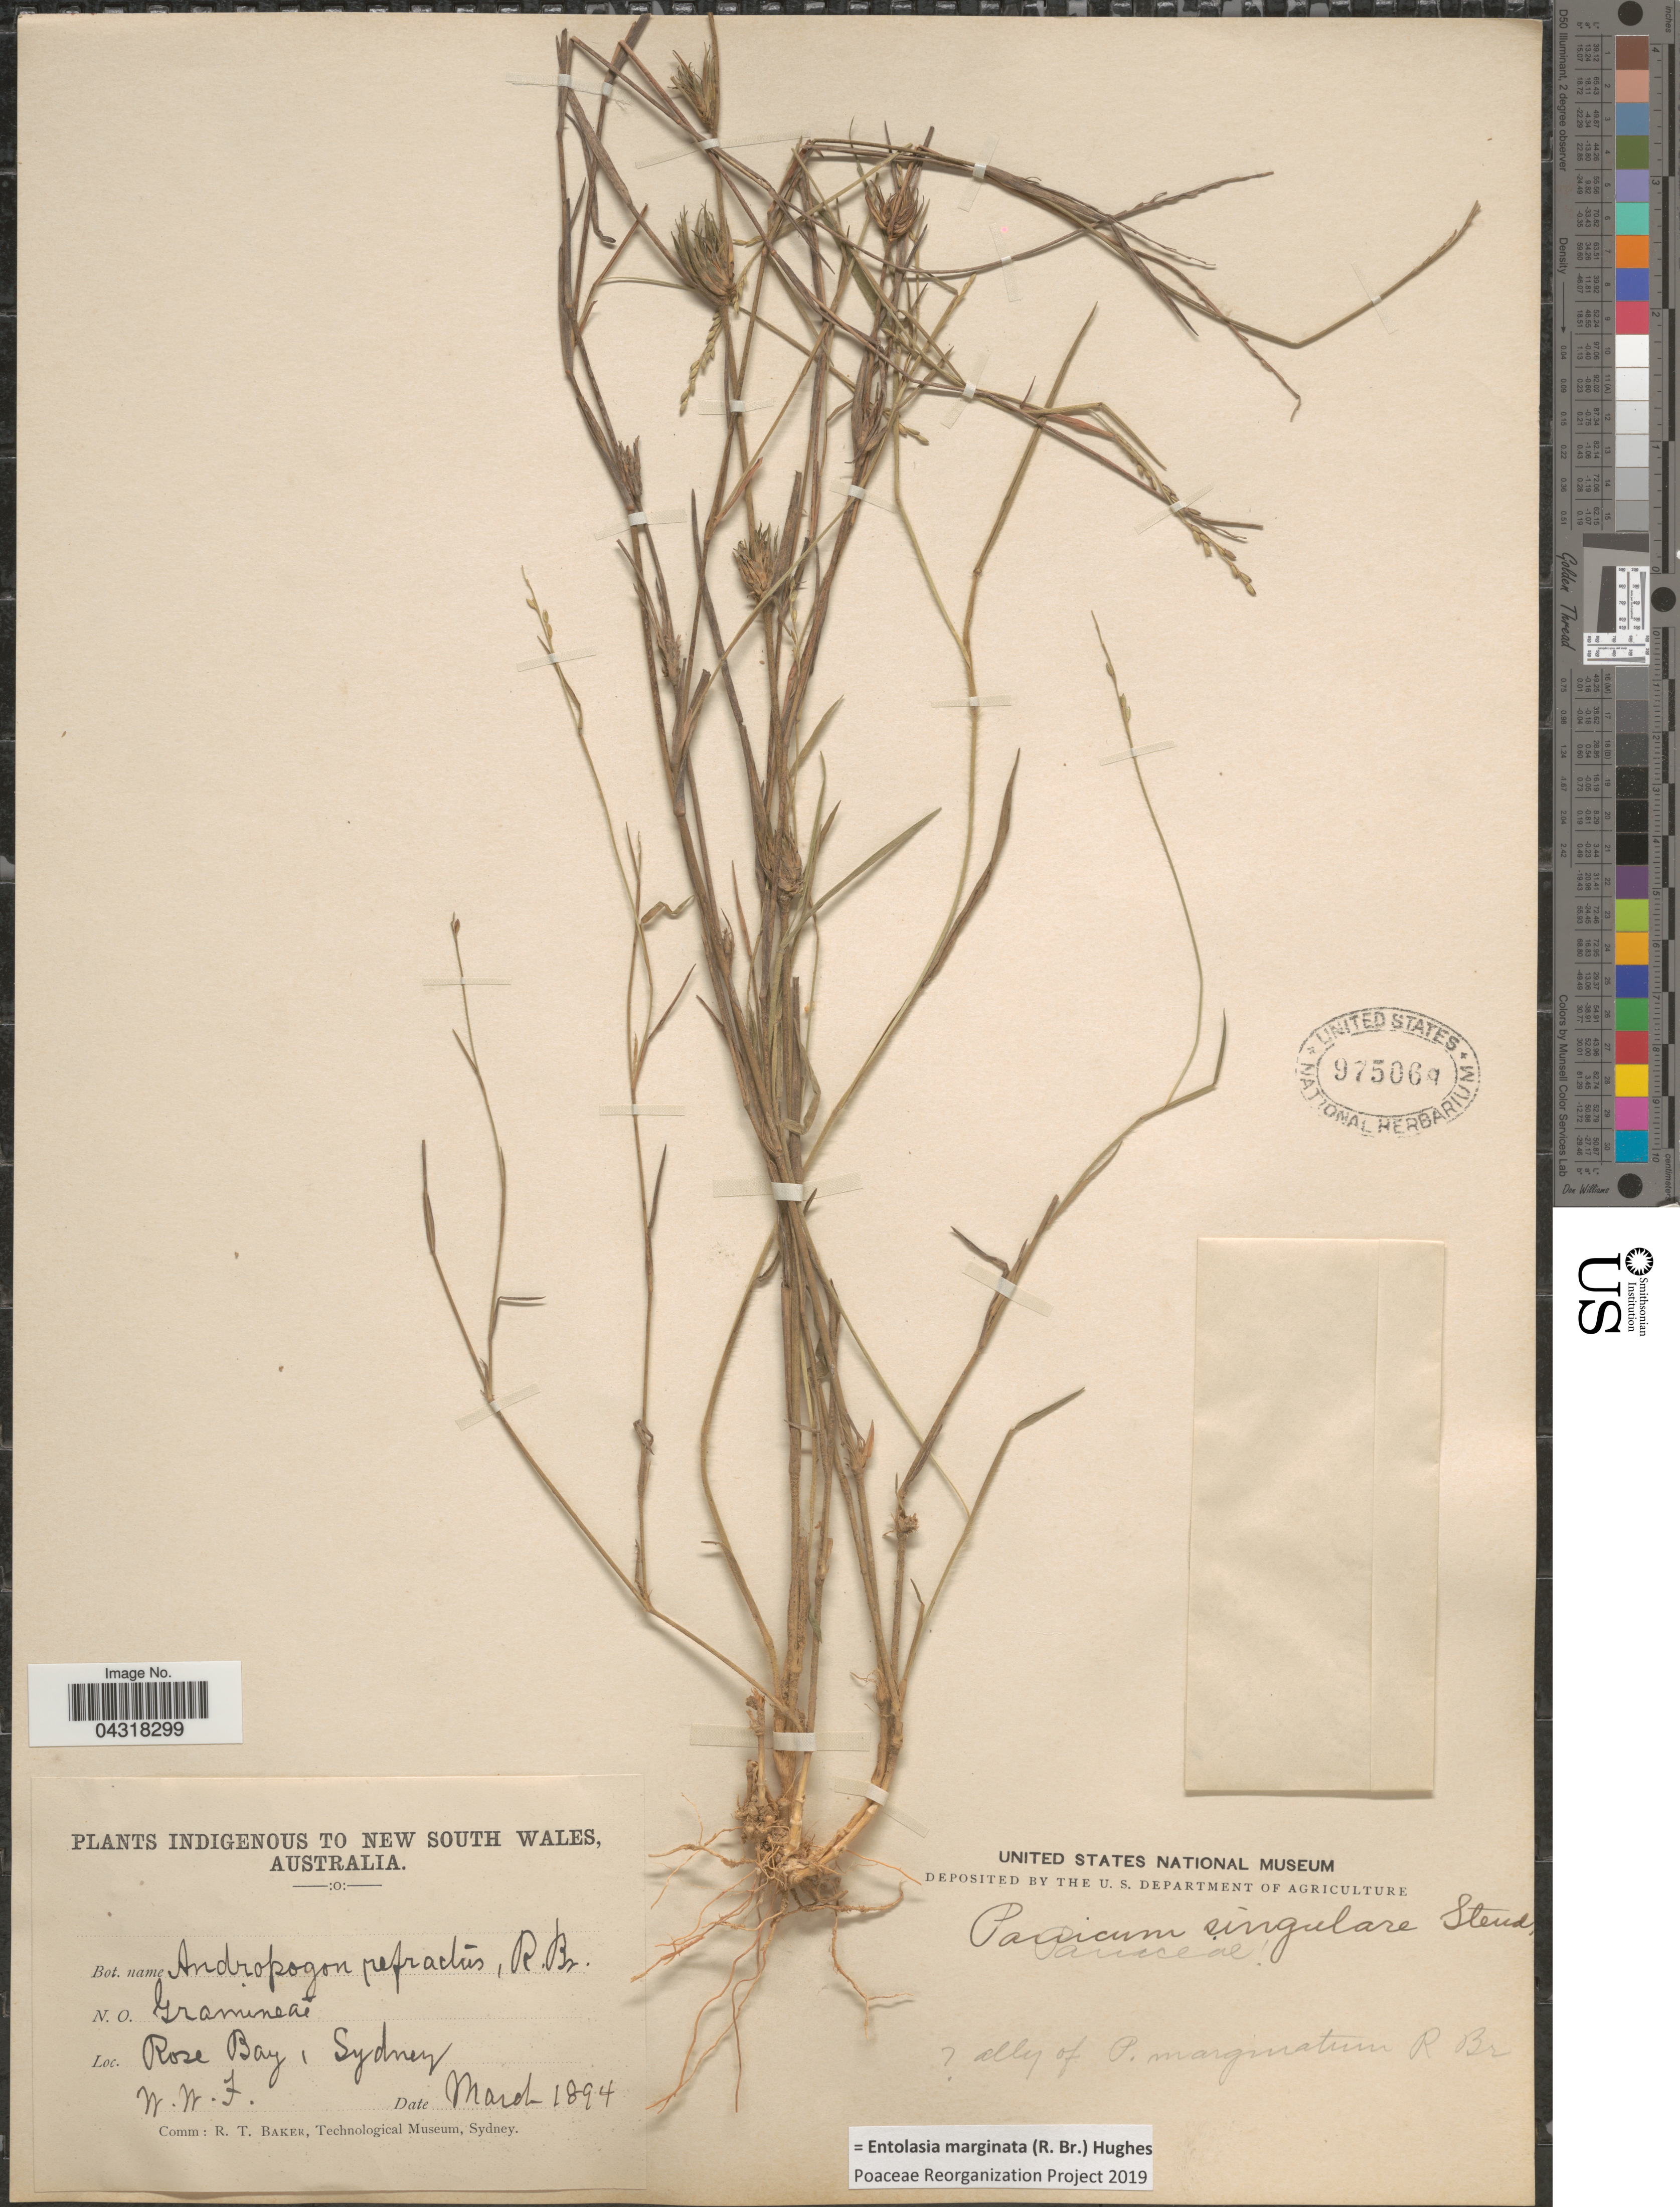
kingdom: Plantae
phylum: Tracheophyta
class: Liliopsida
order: Poales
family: Poaceae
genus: Entolasia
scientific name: Entolasia marginata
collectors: W. W. F.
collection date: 1894-03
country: Australia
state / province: New South Wales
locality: Rose Bay, Sydney.